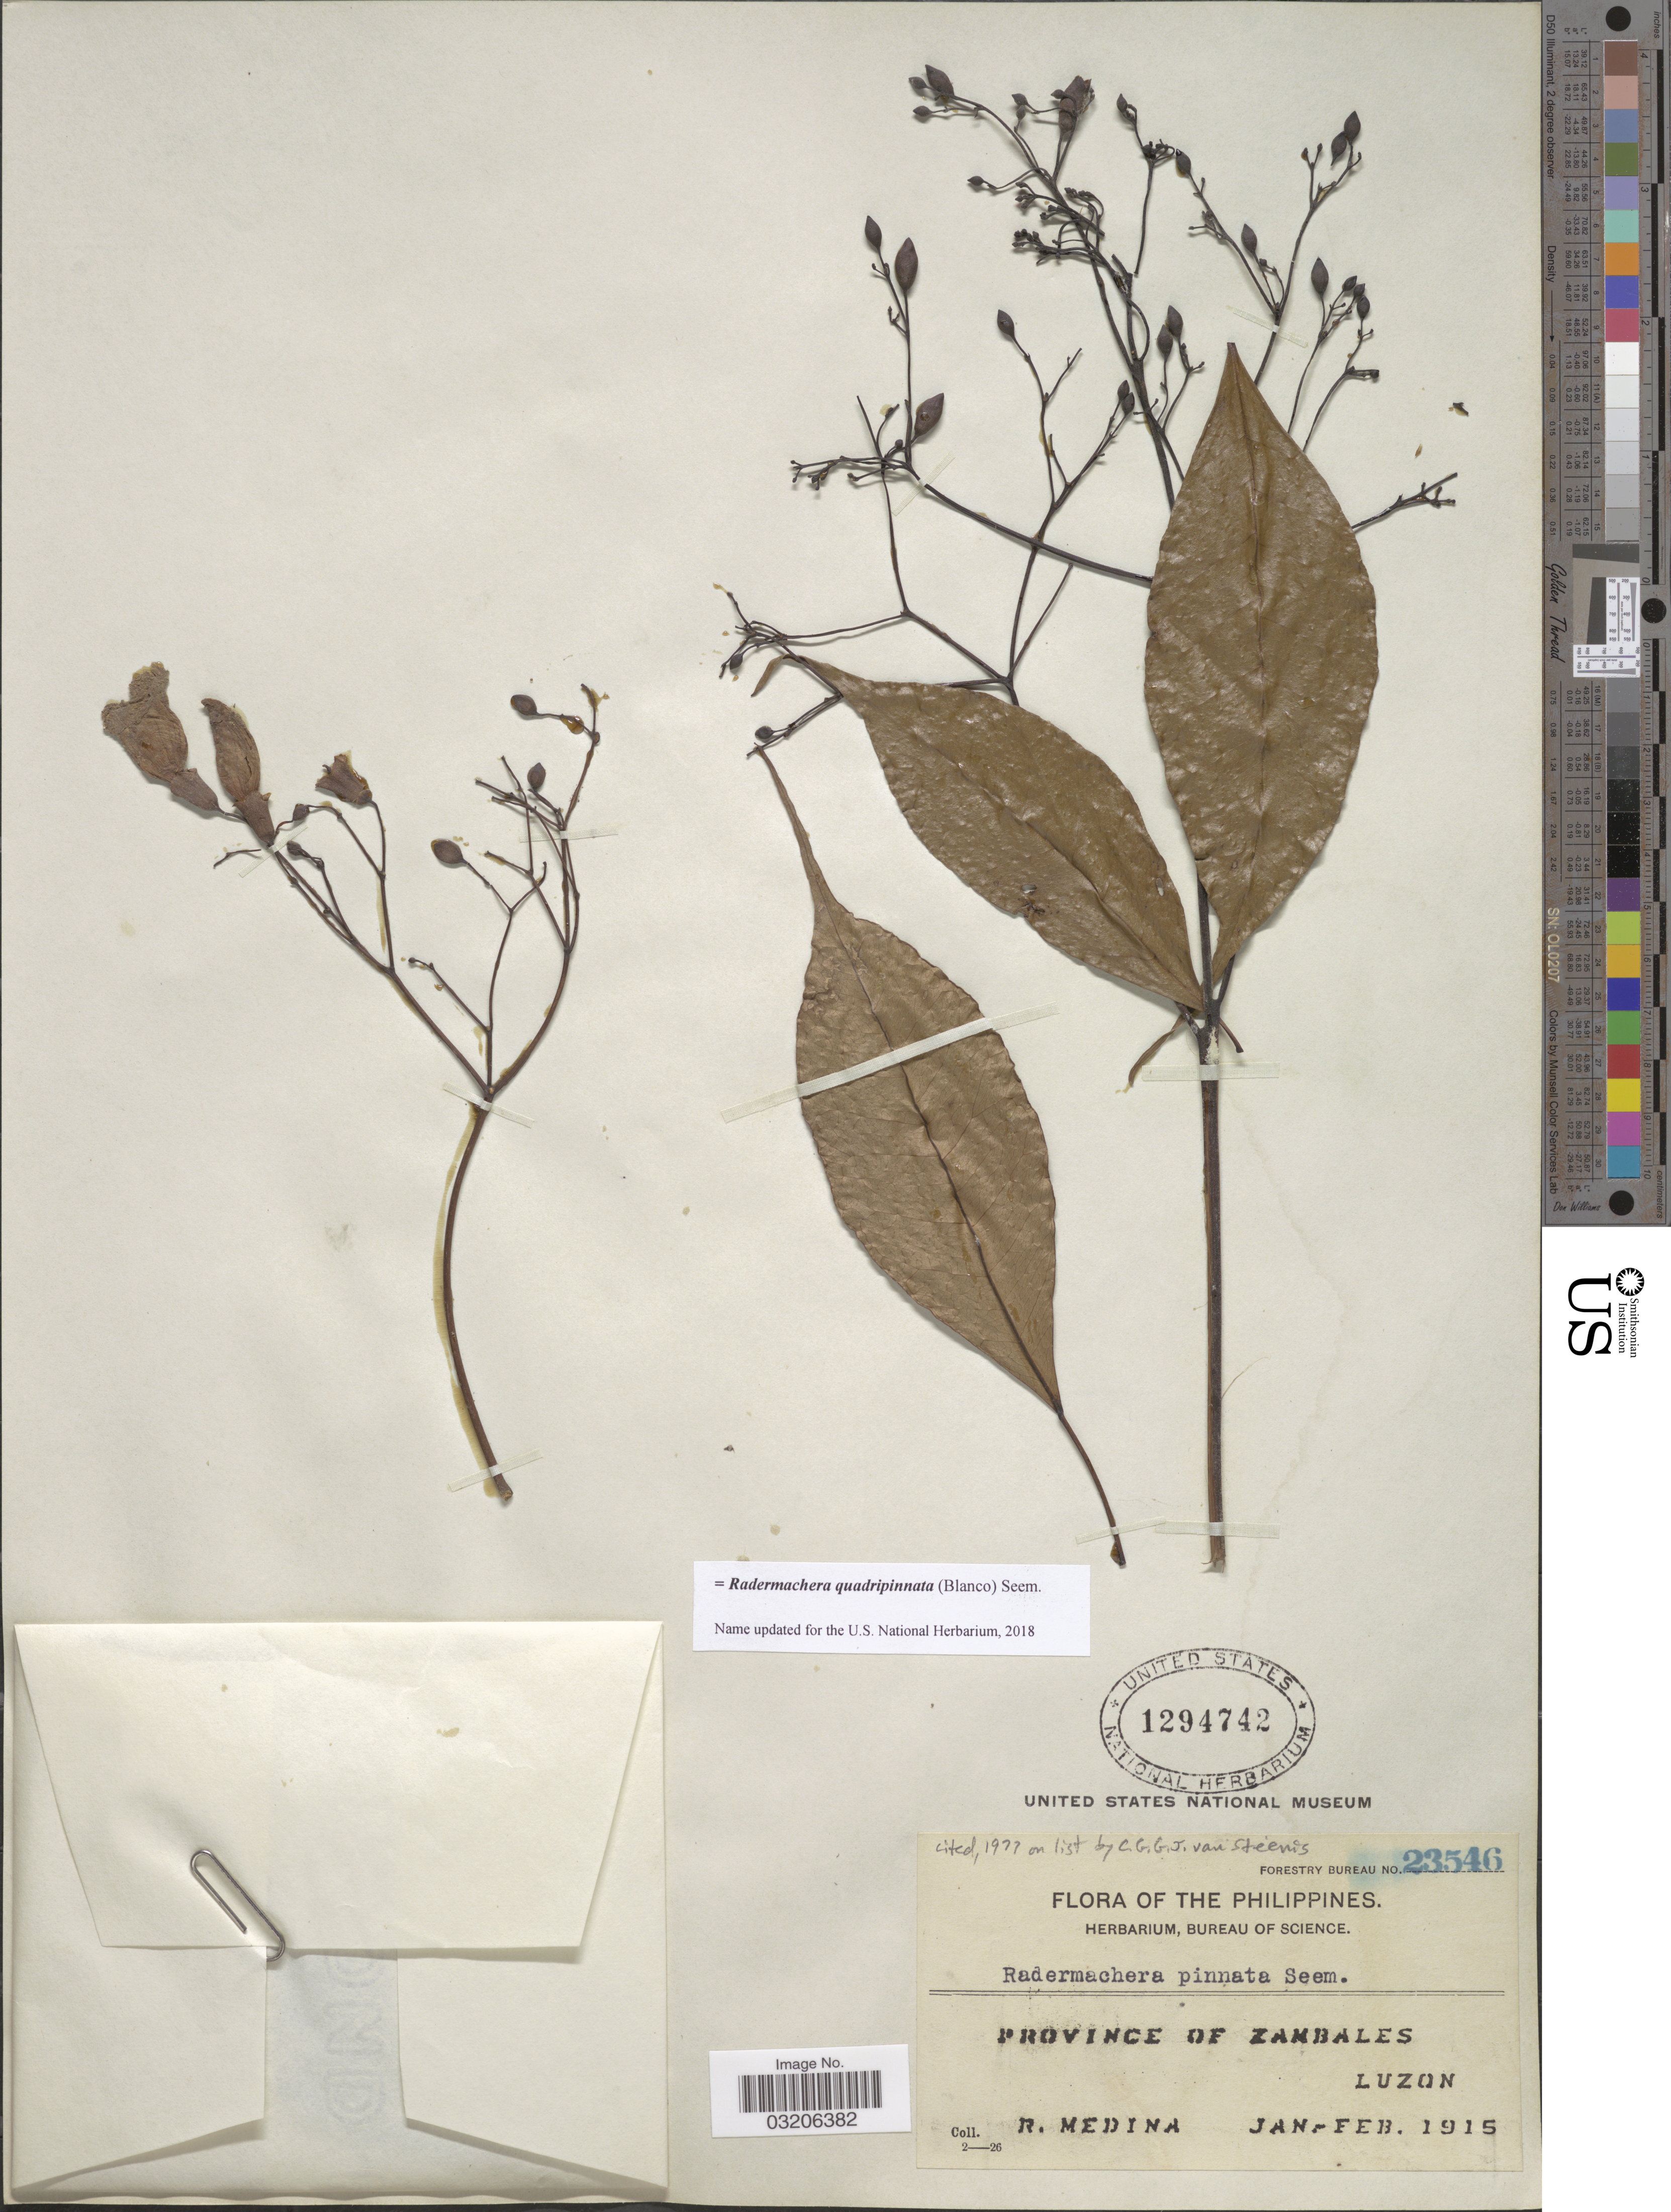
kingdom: Plantae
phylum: Tracheophyta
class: Magnoliopsida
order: Lamiales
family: Bignoniaceae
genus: Radermachera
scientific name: Radermachera quadripinnata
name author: (Blanco) Seem.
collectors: R. Medina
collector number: Forestry Bureau 23546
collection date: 1915-01/1915-02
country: Philippines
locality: Province of Zambales, Luzon.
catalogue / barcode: US 1294742